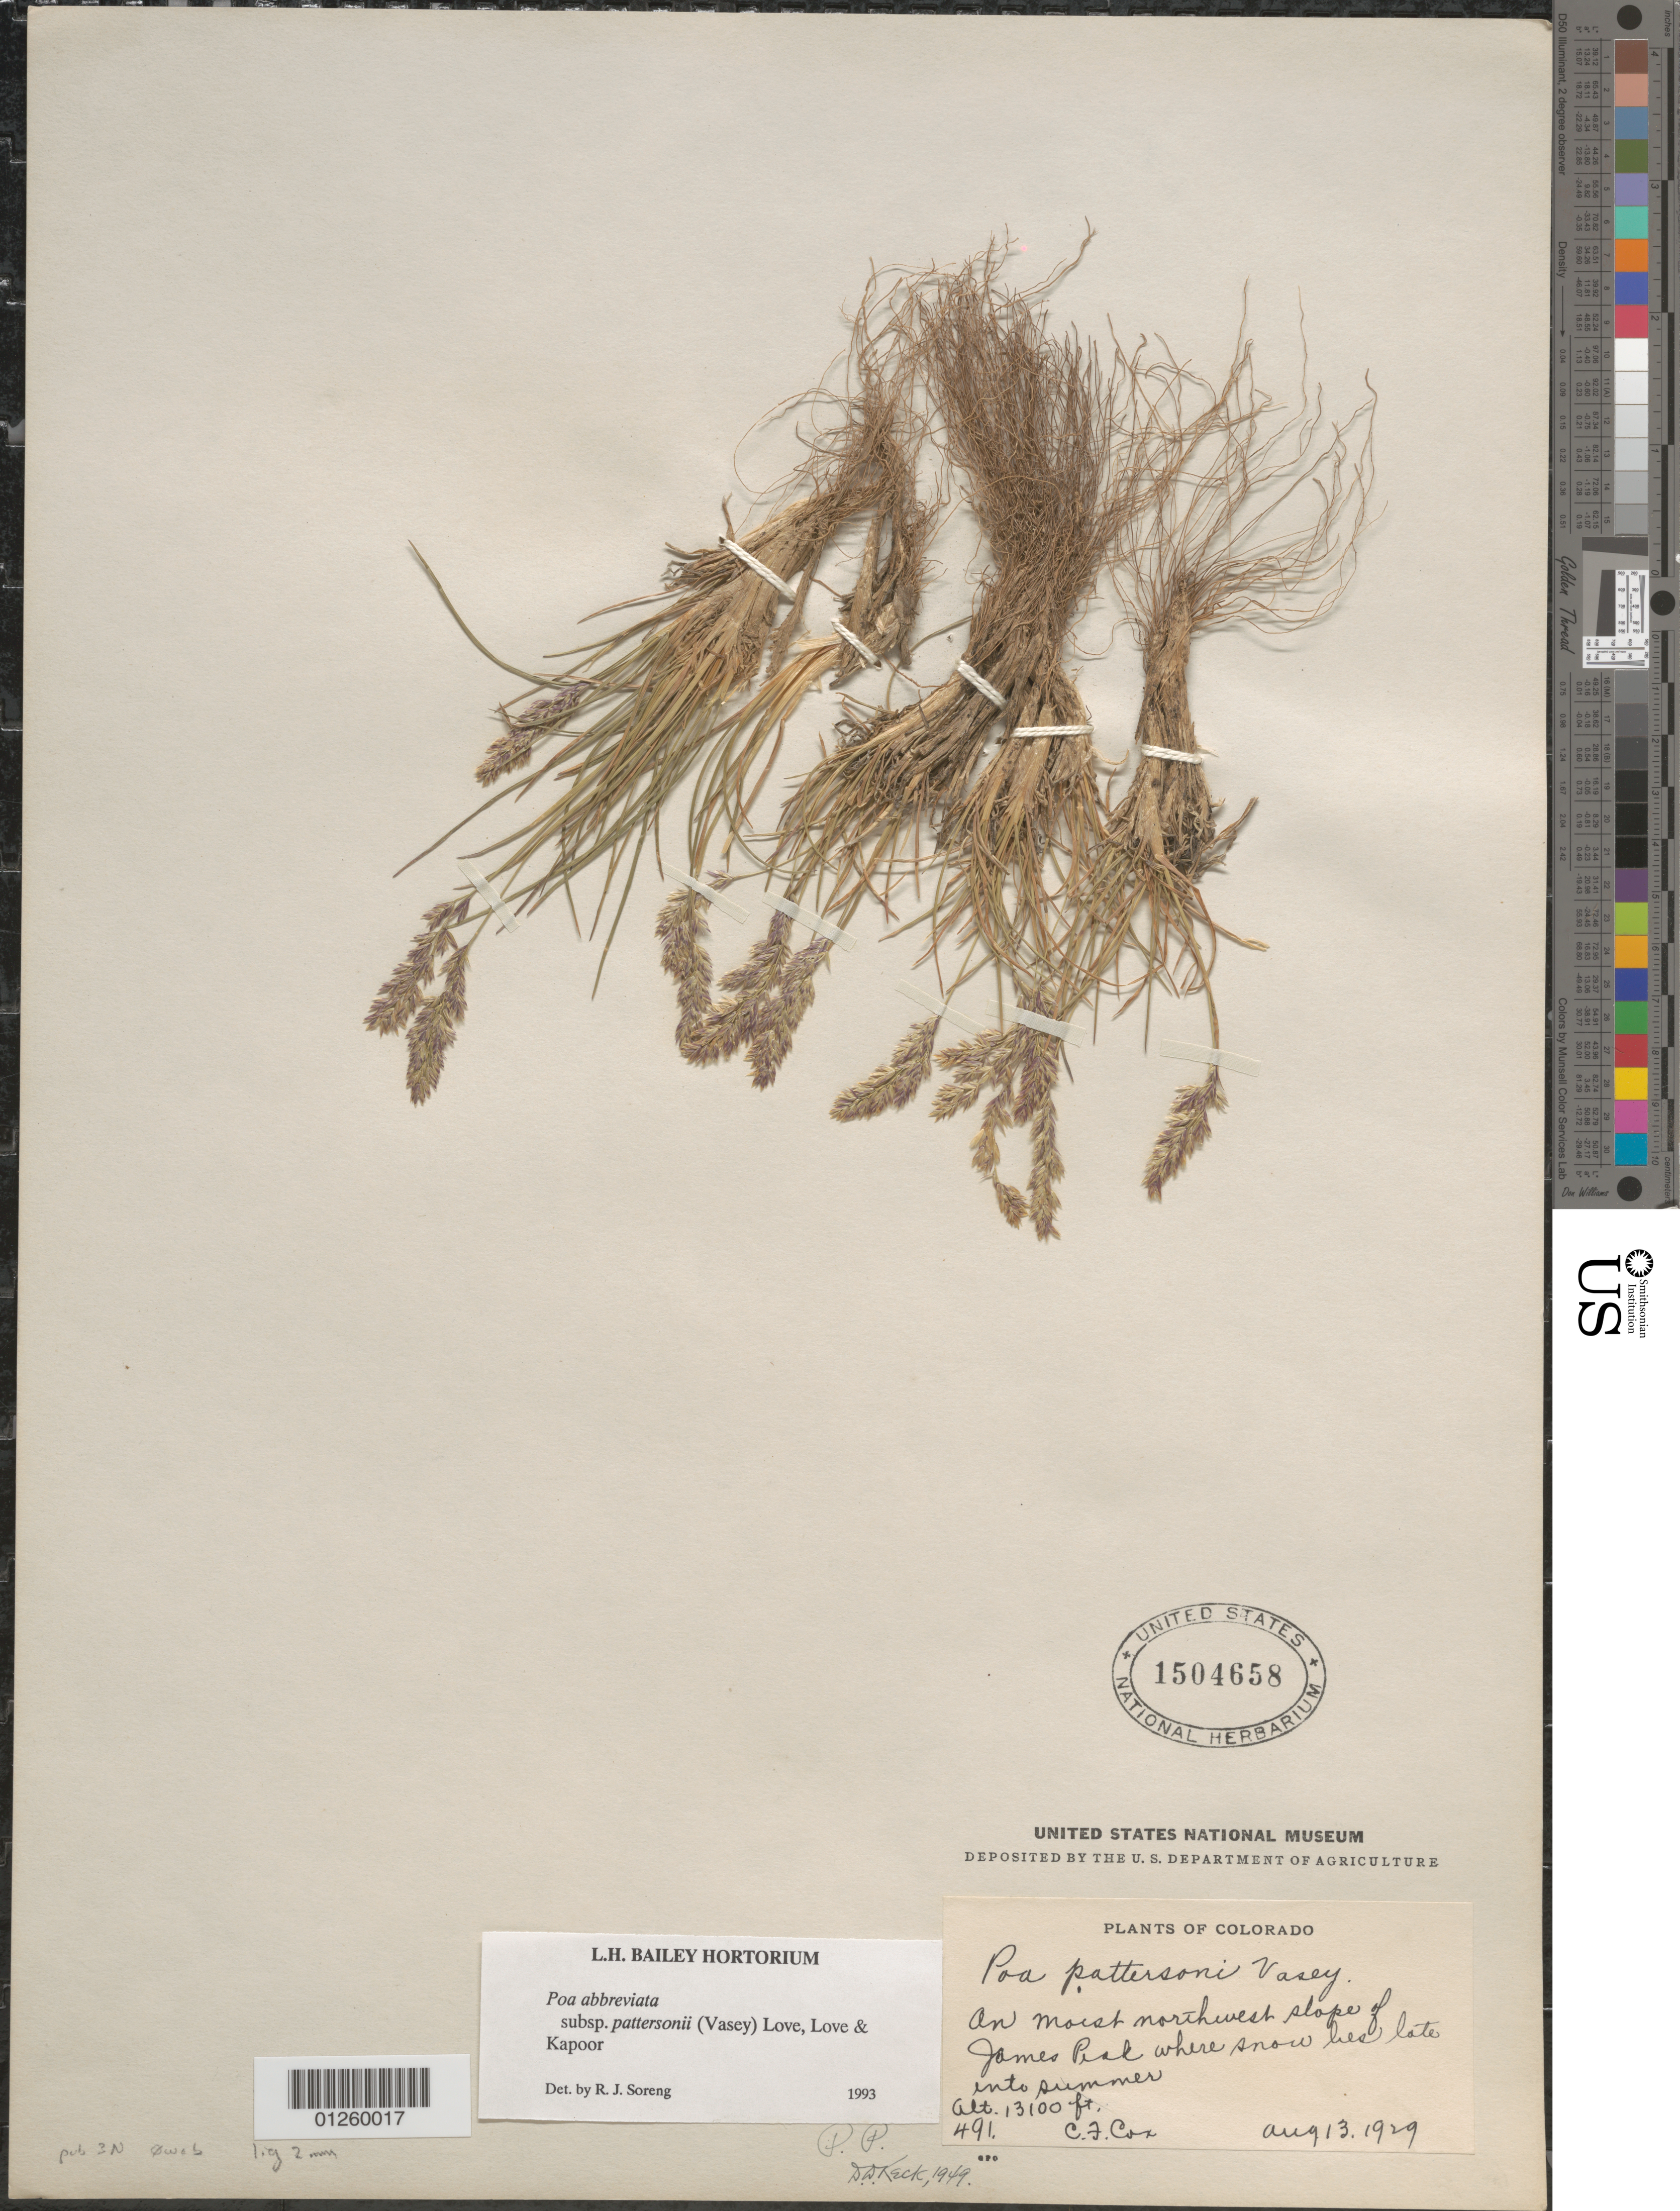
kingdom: Plantae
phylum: Tracheophyta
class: Liliopsida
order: Poales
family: Poaceae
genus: Poa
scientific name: Poa abbreviata subsp. pattersonii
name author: (Vasey) Á. Löve et al.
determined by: Soreng, Robert J., Research Associate (BOT), Smithsonian Institution - National Museum of Natural History (UNITED STATES)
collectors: C. Cox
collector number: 491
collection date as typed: Aug. 13, 1929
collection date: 1929-08-13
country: United States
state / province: Colorado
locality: On moist northwest slopes of James Peak where snow lies late into summer.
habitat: On moist northwest slopes of James Peak where snow lies late into summer.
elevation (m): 3993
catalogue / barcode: US 1504658